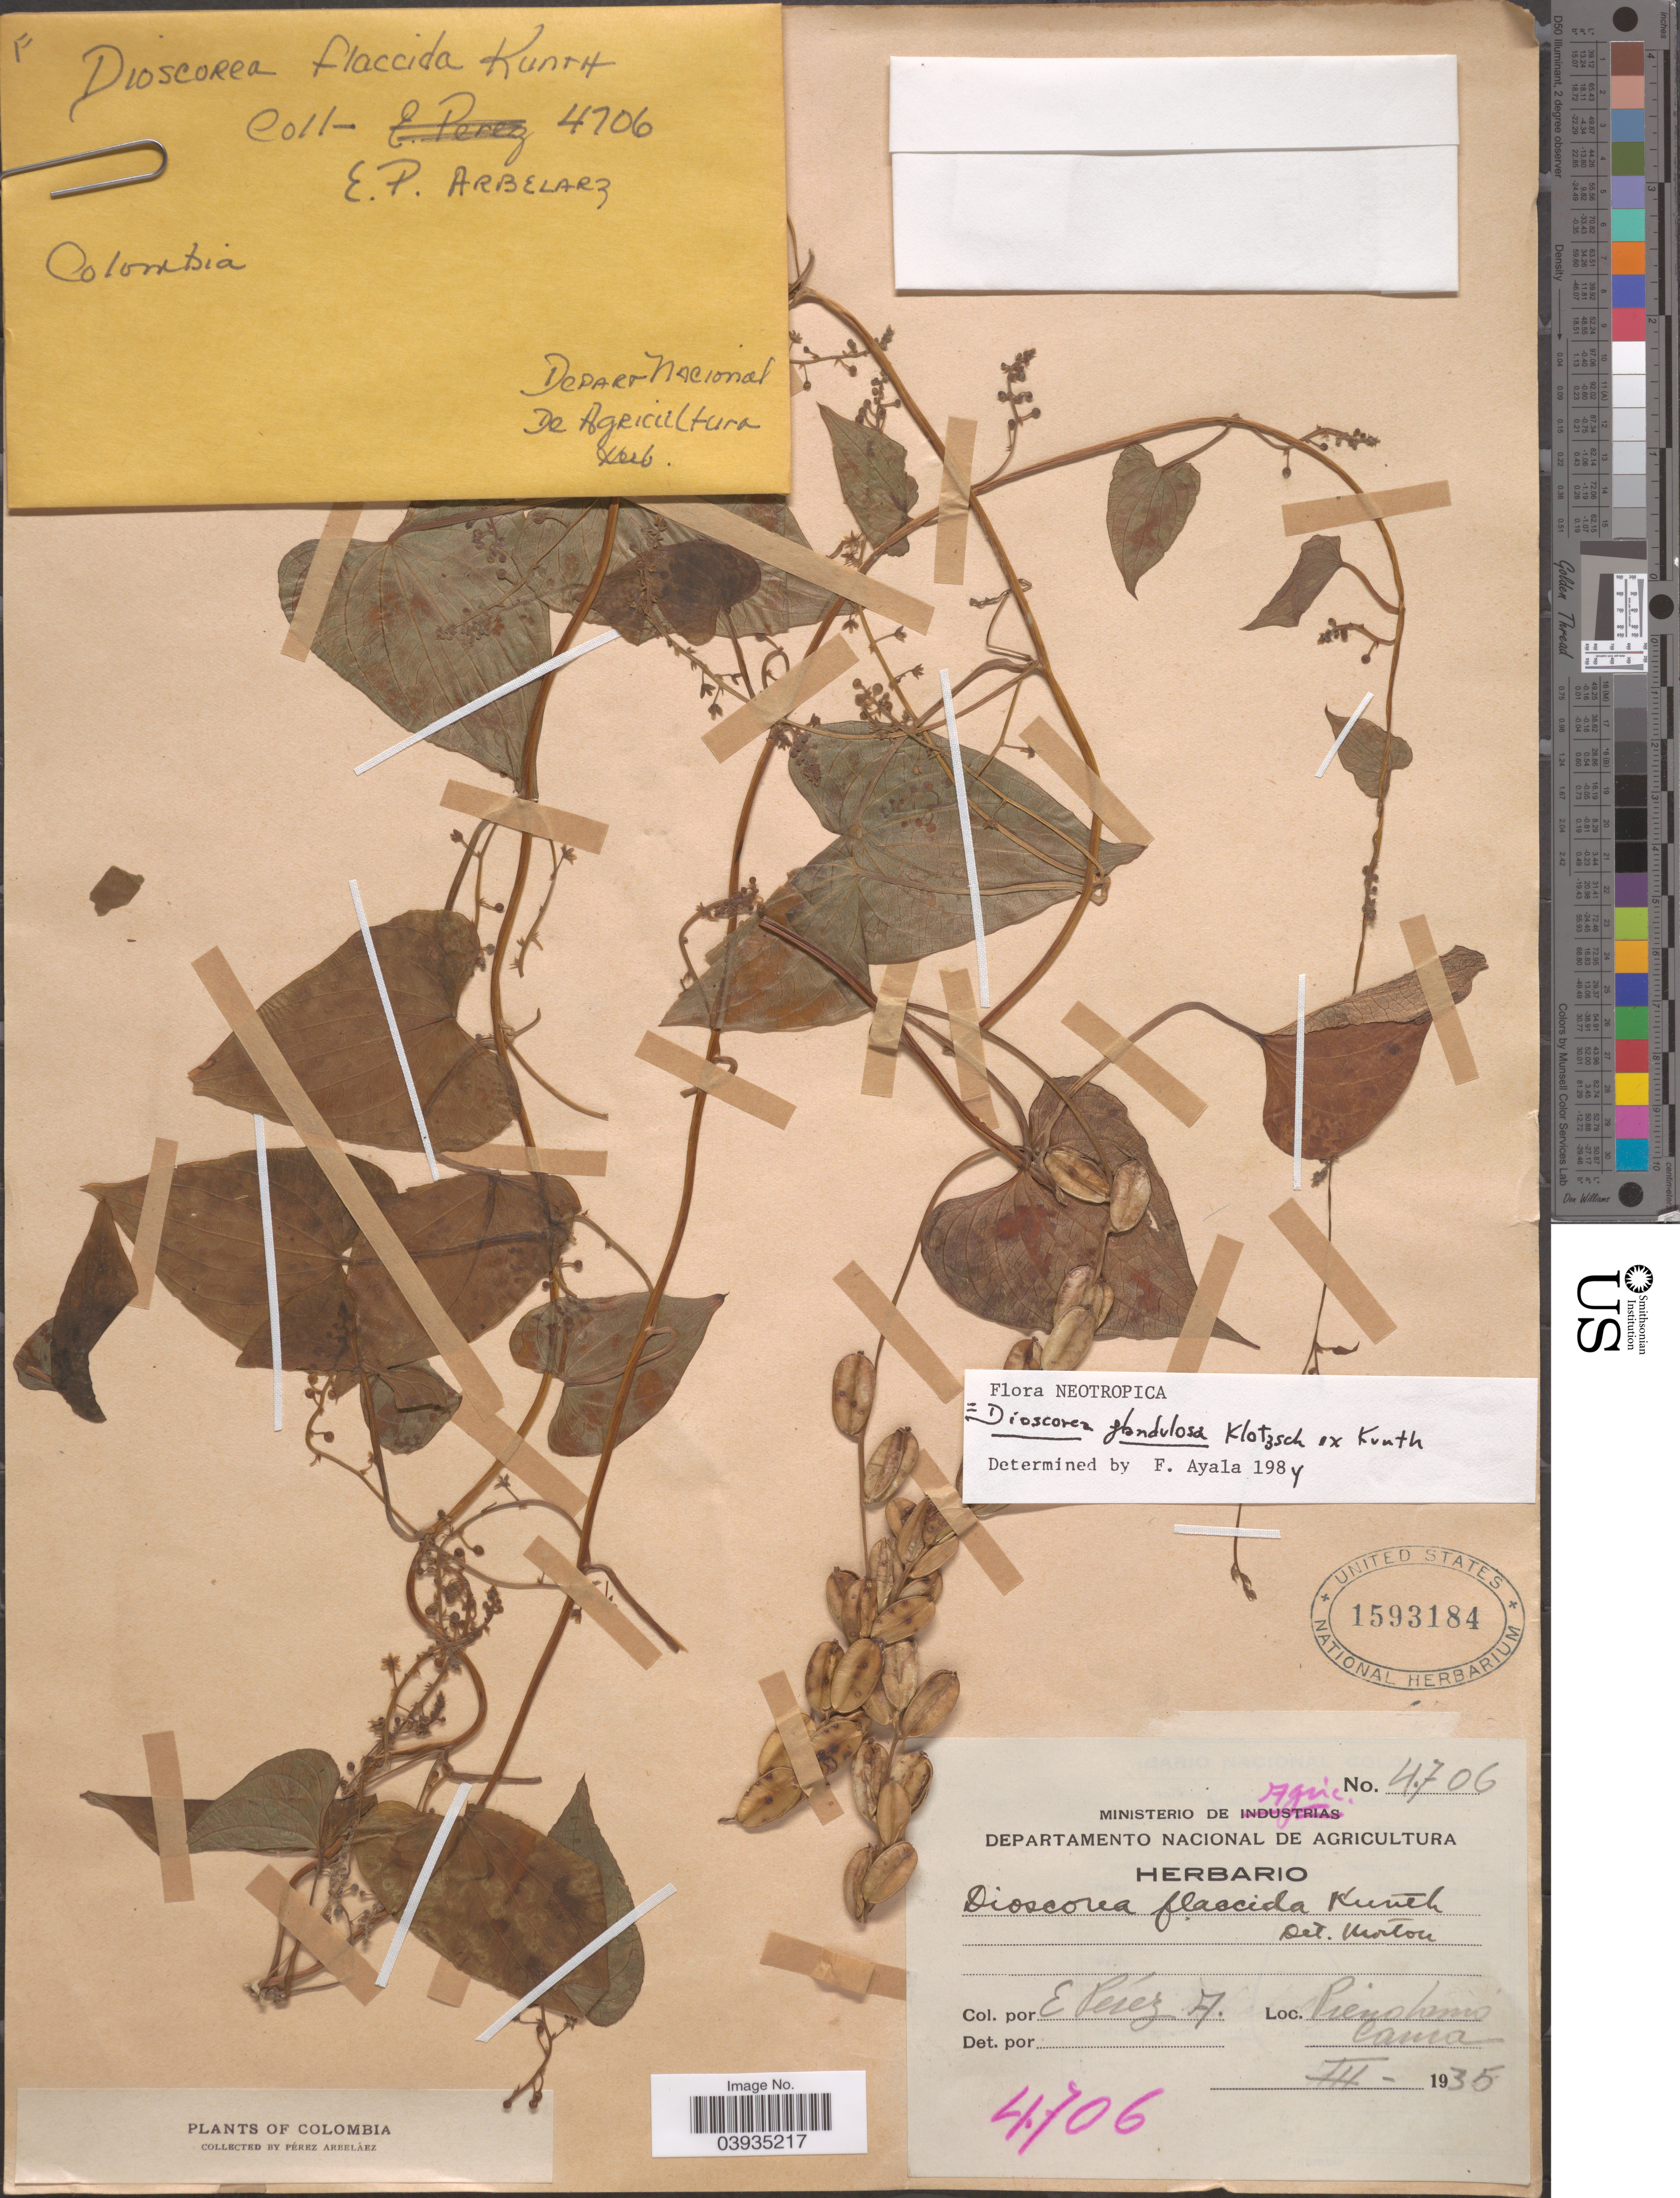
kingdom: Plantae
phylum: Tracheophyta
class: Liliopsida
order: Dioscoreales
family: Dioscoreaceae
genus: Dioscorea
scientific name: Dioscorea glandulosa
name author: Kunth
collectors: E. Pérez Arbeláez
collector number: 4706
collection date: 1935-03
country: Colombia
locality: Piendamo, Cauca.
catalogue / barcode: US 1593184